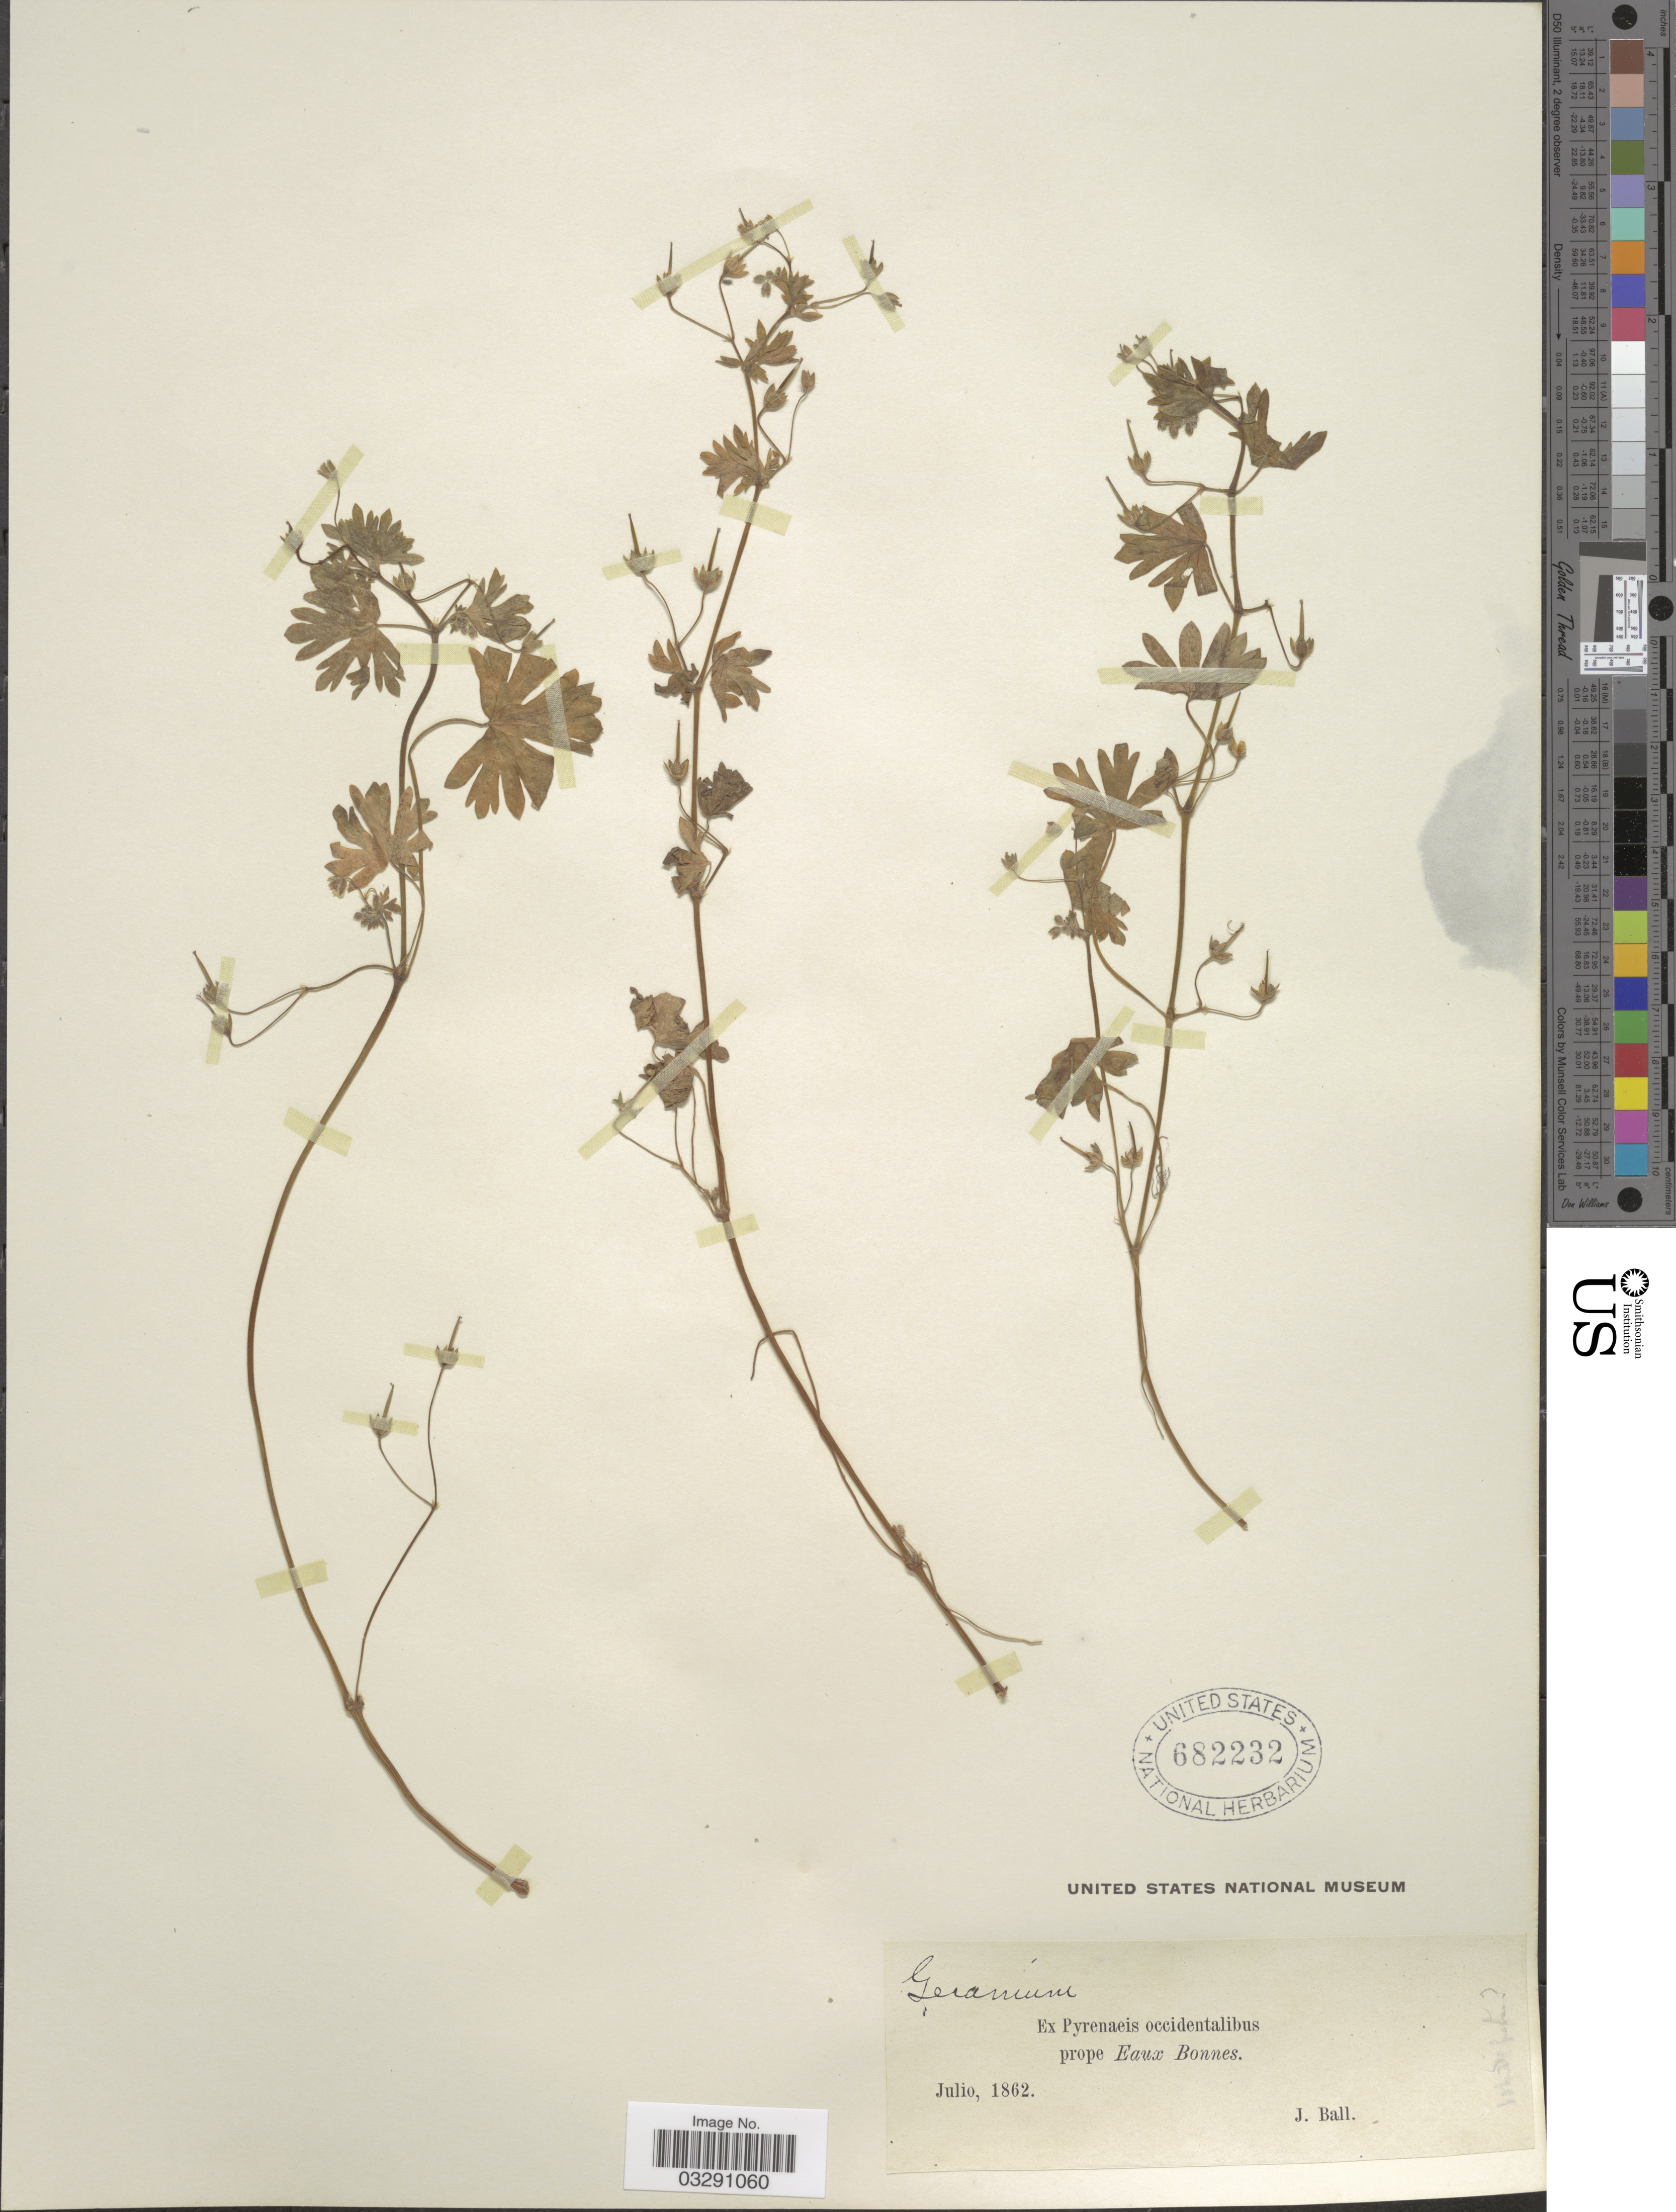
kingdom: Plantae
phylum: Tracheophyta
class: Magnoliopsida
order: Geraniales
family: Geraniaceae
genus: Geranium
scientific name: Geranium sp.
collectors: J. Ball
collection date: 1862-07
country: France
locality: Ex Pyrenaeis occidentalis prope Eaux Bonnes.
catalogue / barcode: US 682232